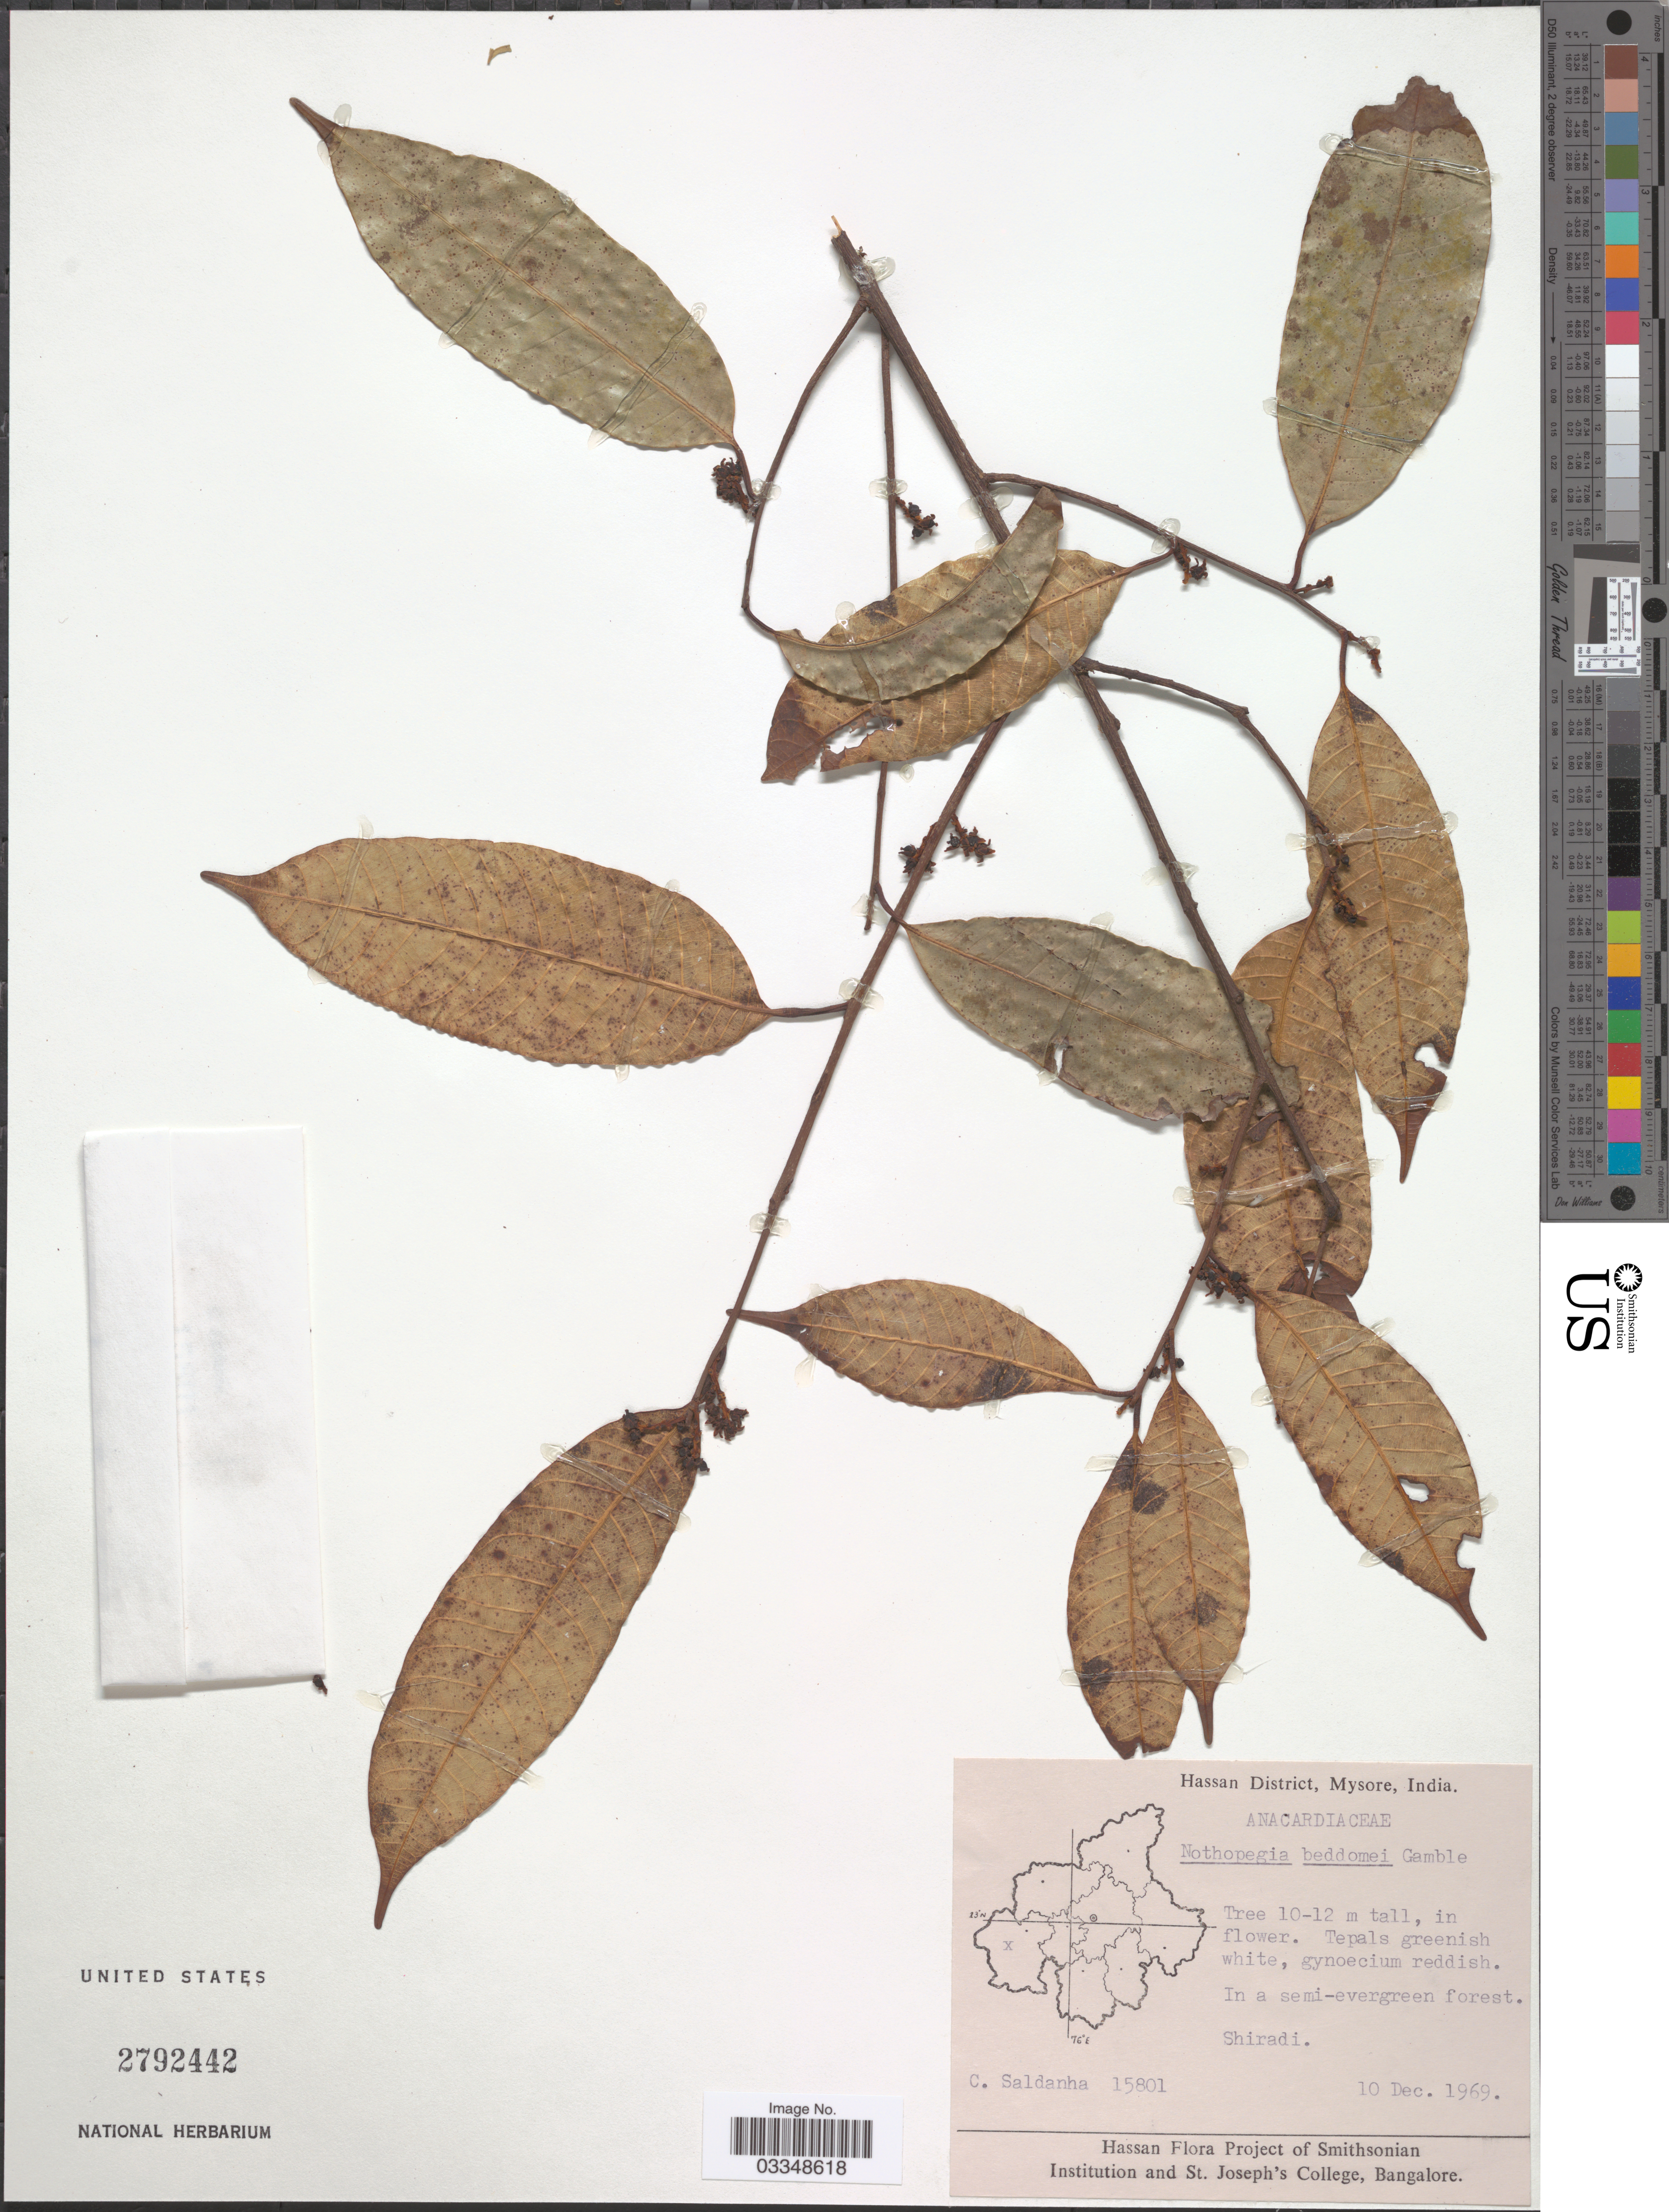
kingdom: Plantae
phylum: Tracheophyta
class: Magnoliopsida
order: Sapindales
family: Anacardiaceae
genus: Nothopegia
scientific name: Nothopegia beddomei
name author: Gamble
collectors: C. Saldanha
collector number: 15801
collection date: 1969-12-10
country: India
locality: Hassan District, Mysore. Shiradi.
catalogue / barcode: US 2792442